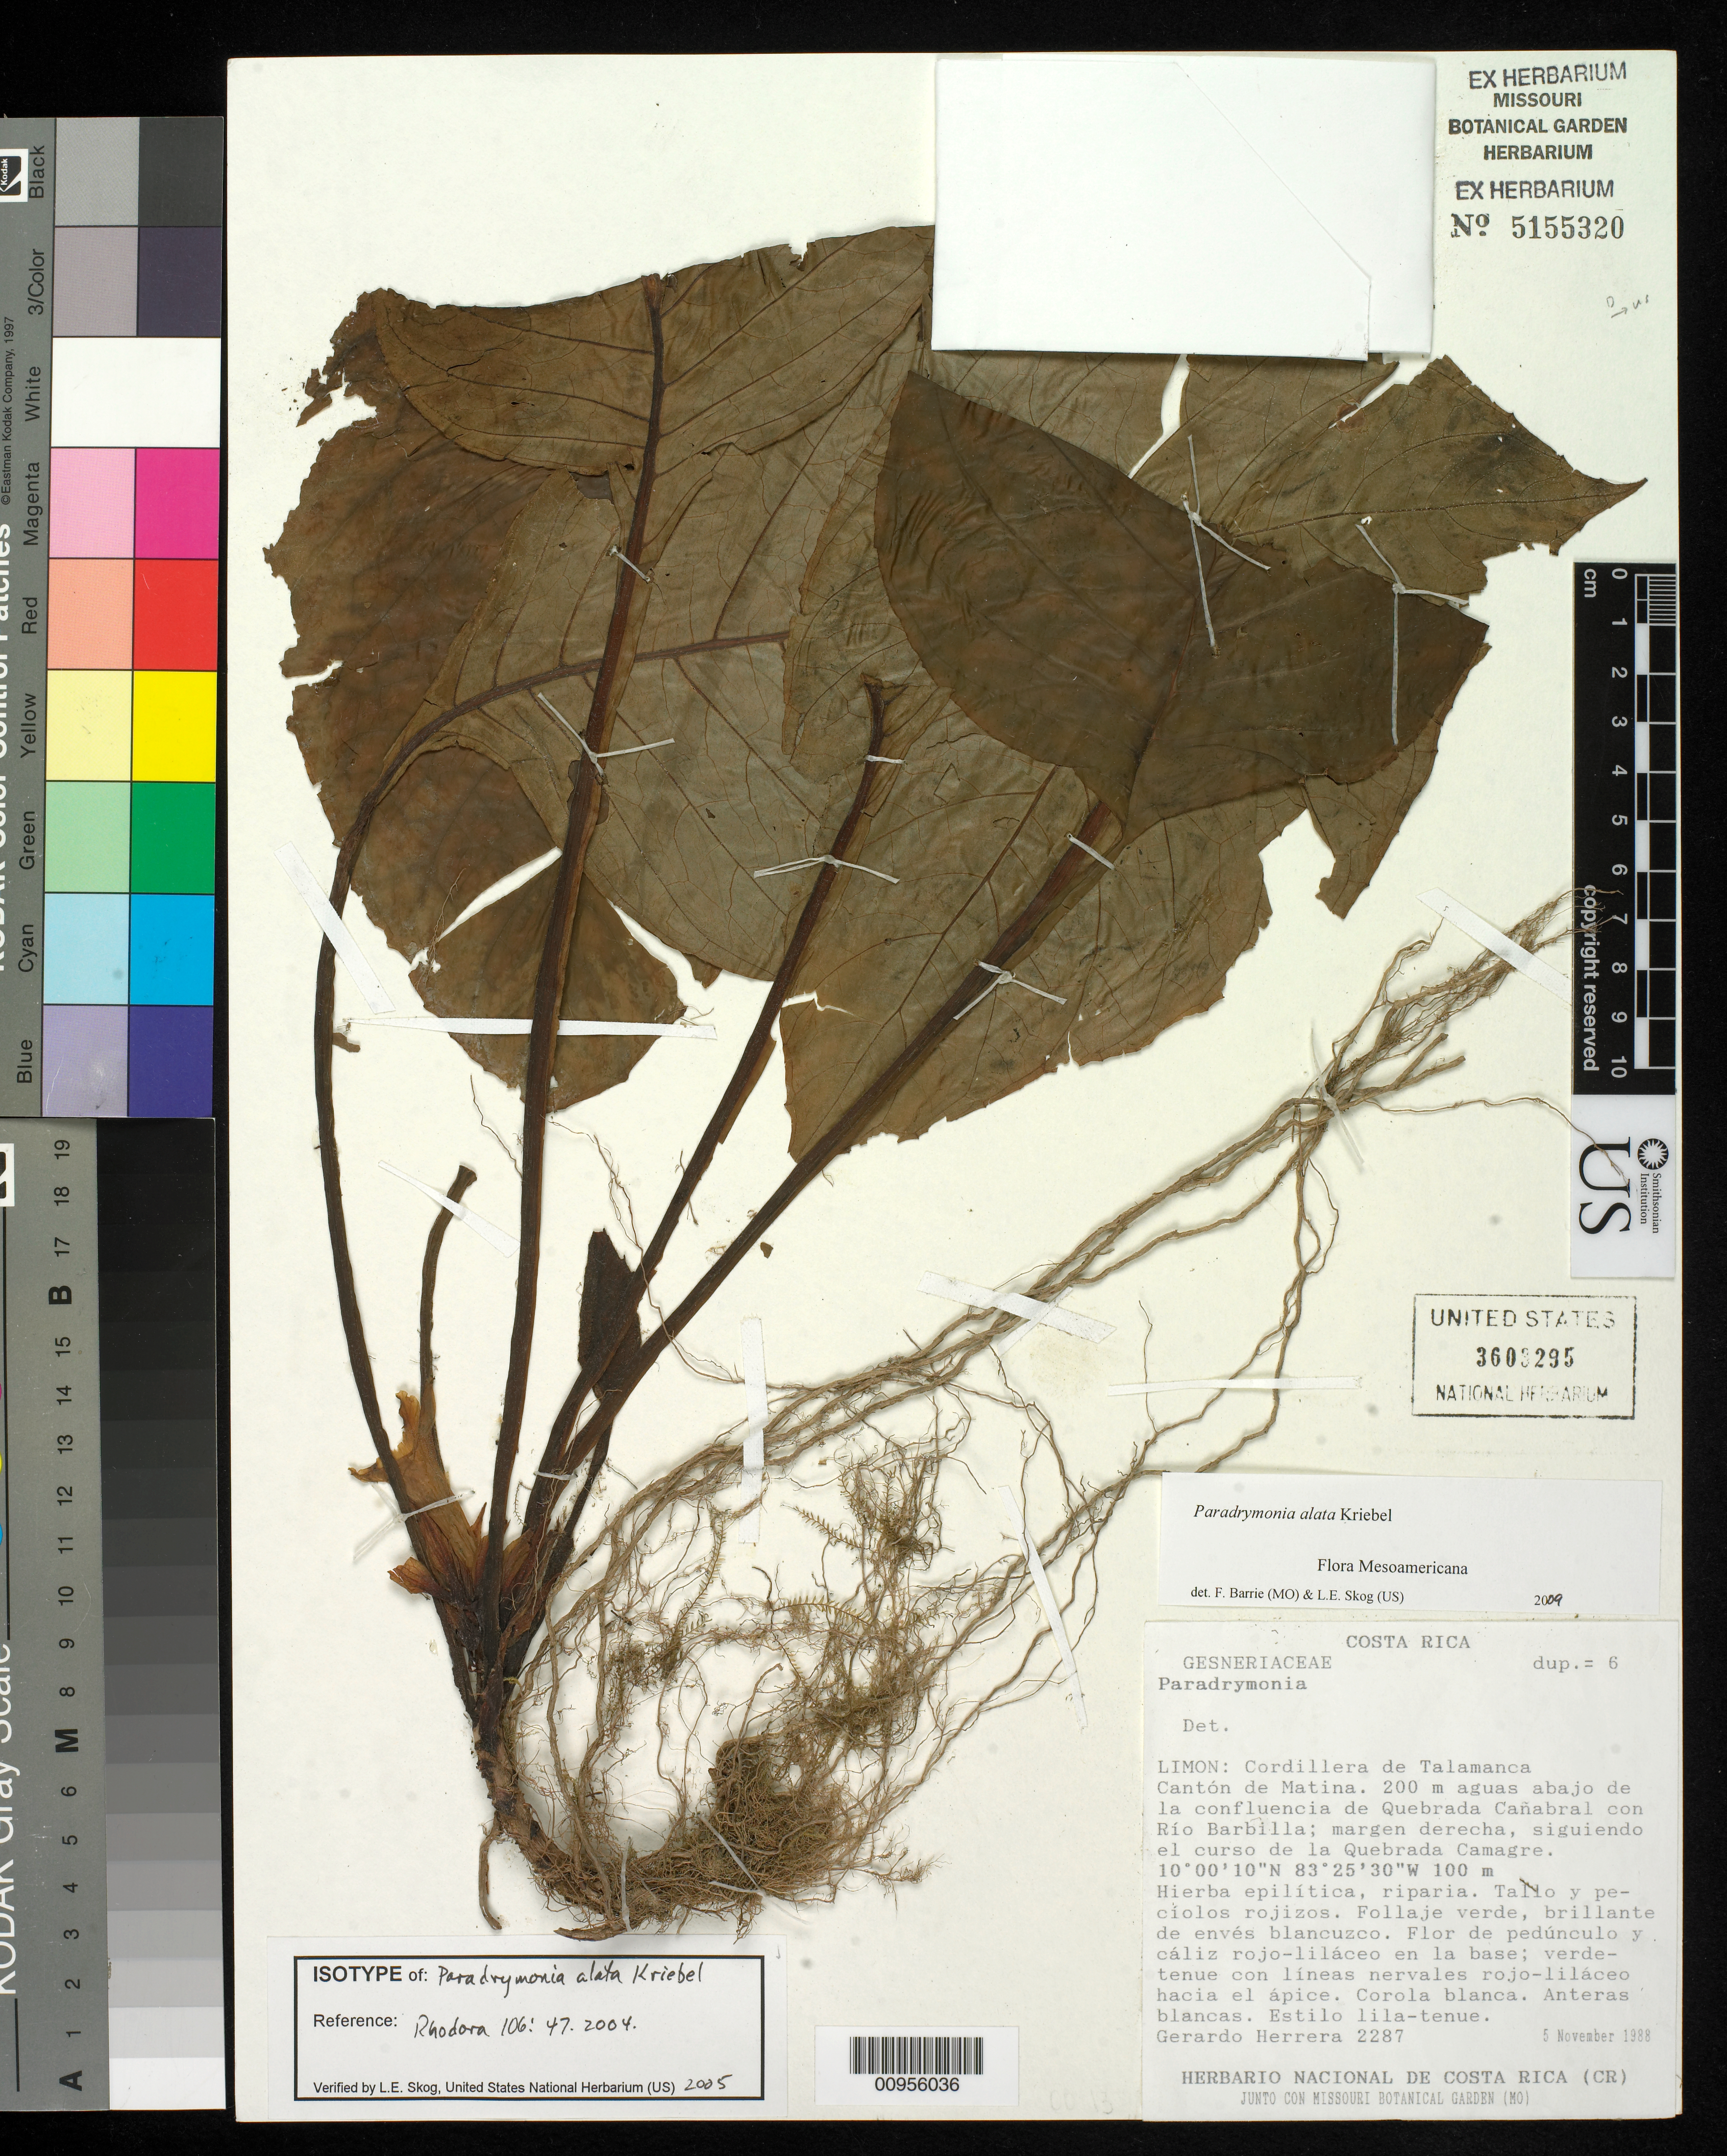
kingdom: Plantae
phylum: Tracheophyta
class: Magnoliopsida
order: Lamiales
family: Gesneriaceae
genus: Paradrymonia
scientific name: Paradrymonia alata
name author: Kriebel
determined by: Barrie, F. R.; Skog, Laurence E.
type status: Isotype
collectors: G. Herrera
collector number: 2287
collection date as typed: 05 Nov 1988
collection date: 1988-11-05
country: Costa Rica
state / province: Limón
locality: Limón; Cordillera de Talamanca, Cantón de Matina, 200 m aguas abajo de la confluencia de Quebrada Cañabral con Río Barbilla; margen derecha, siguiendo el curso de la Quebrada Camagre.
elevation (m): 100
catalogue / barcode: US 3603295